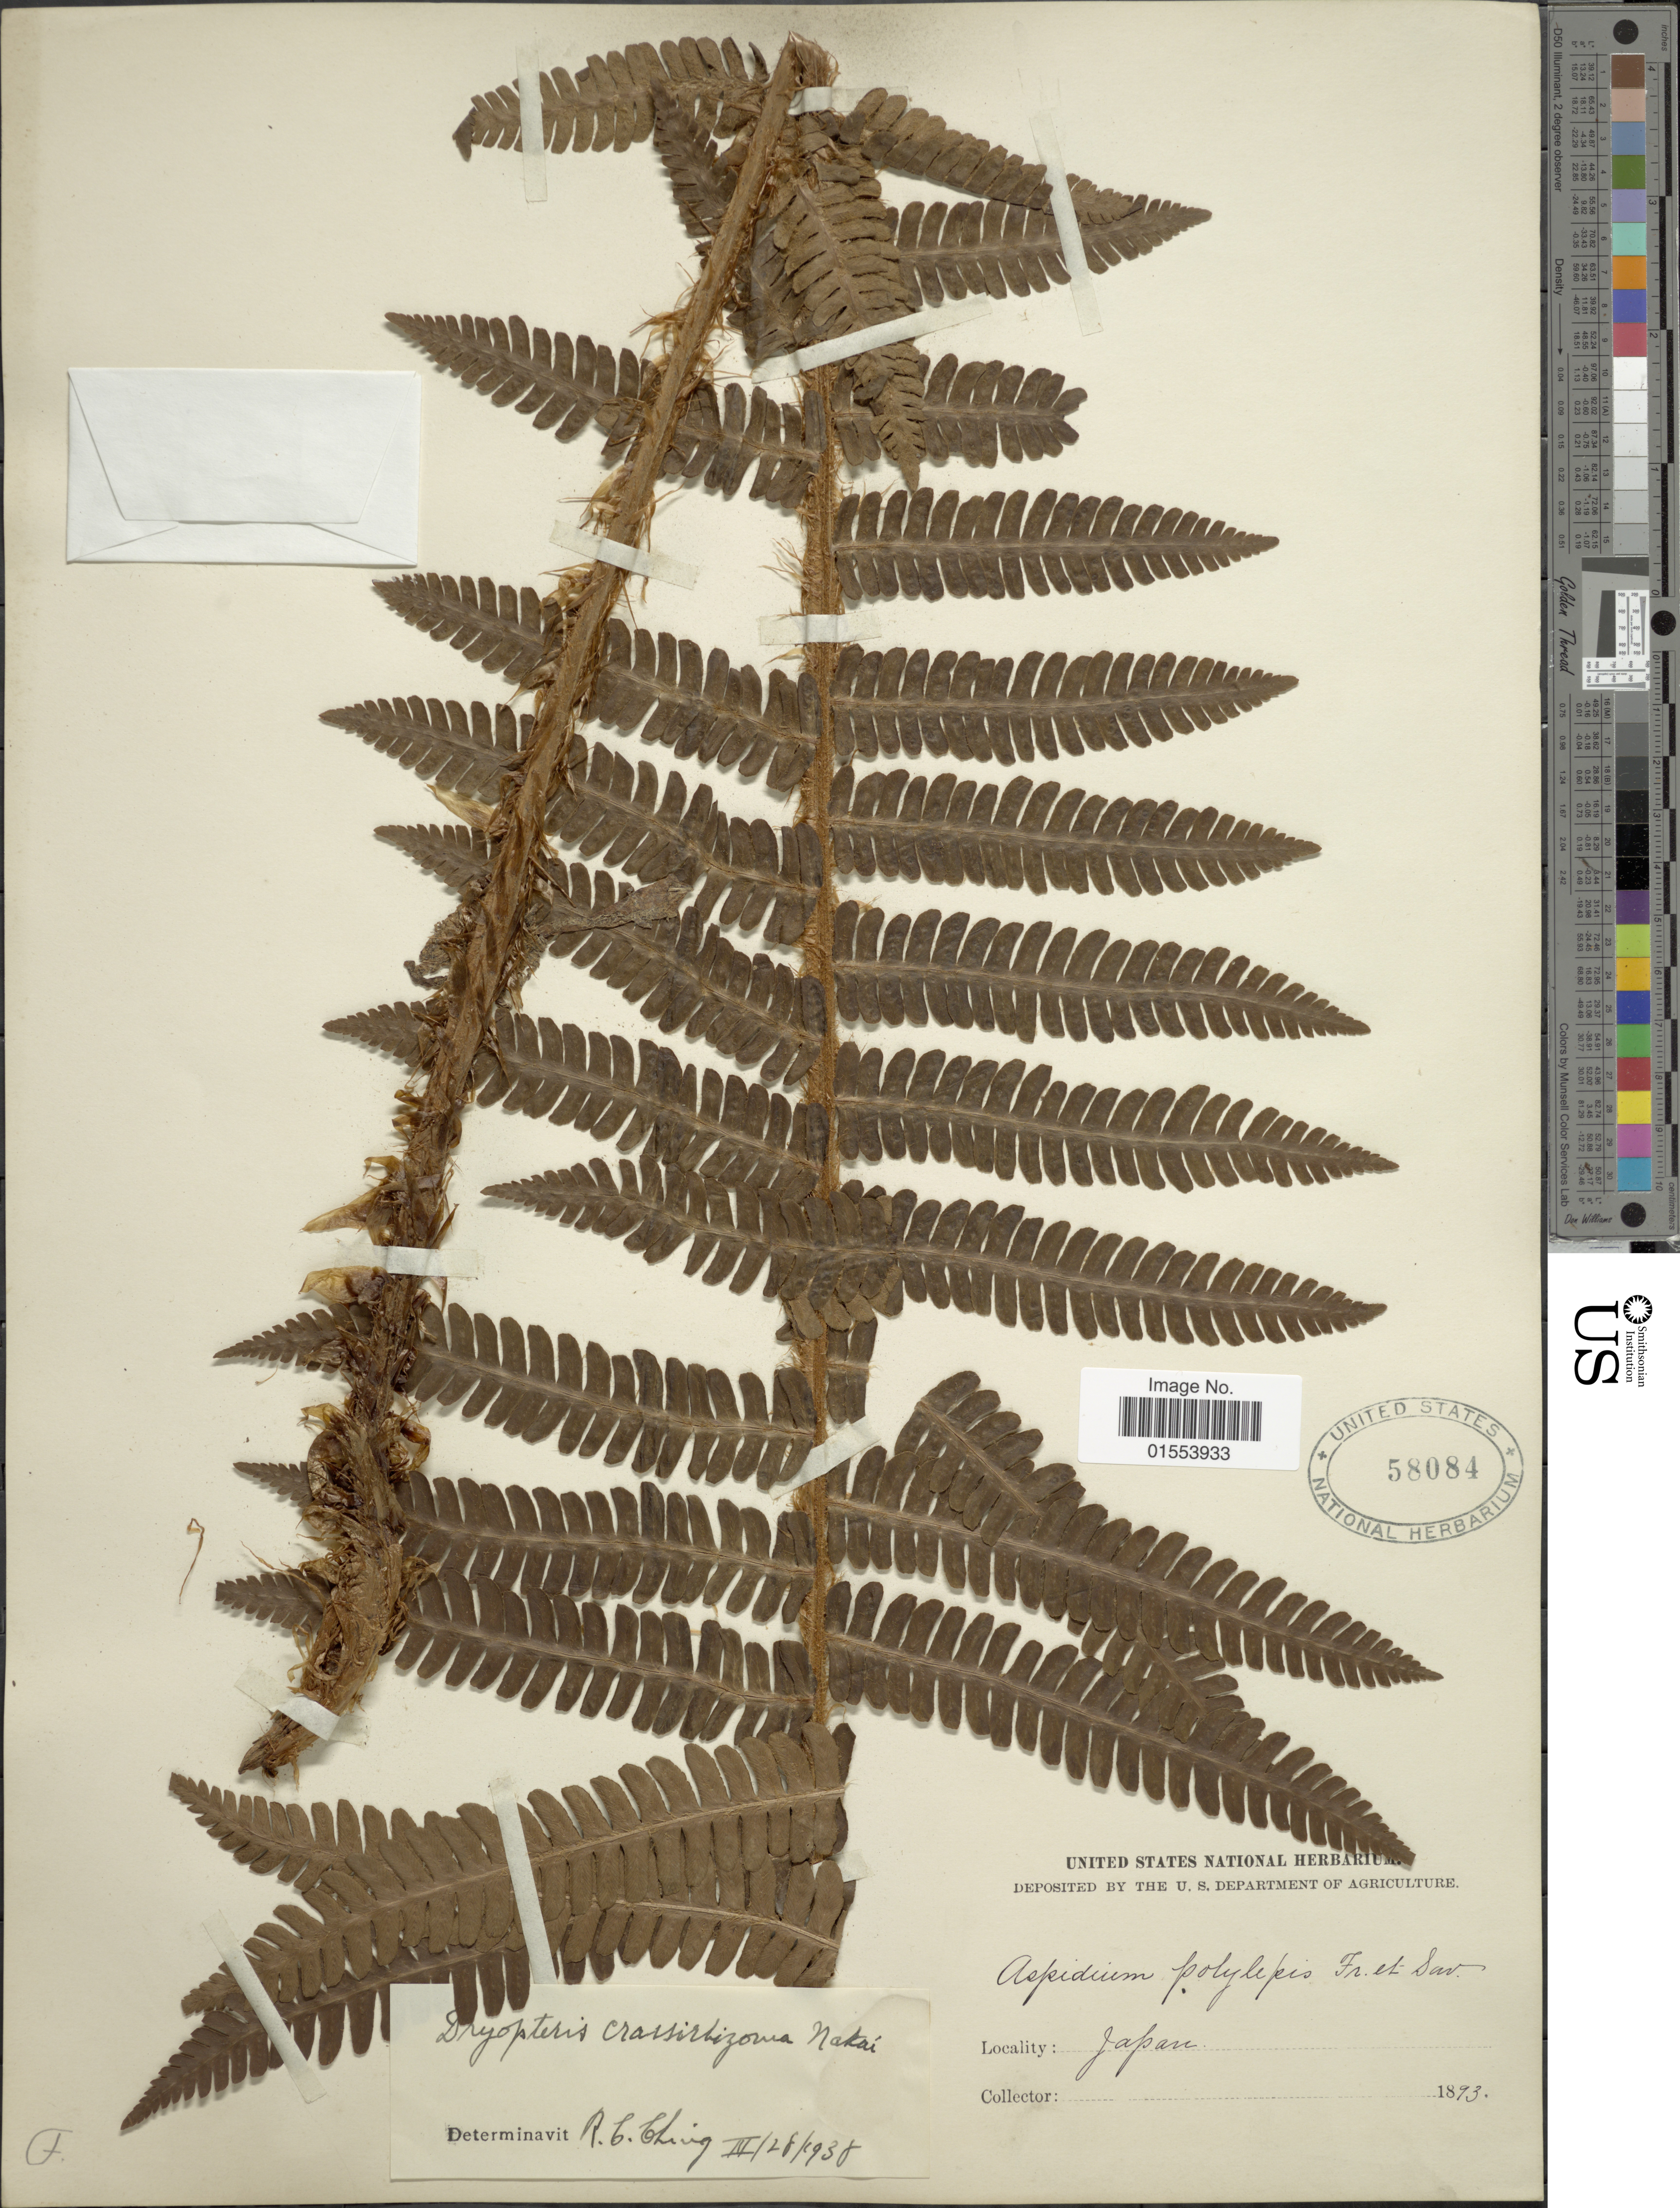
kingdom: Plantae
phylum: Tracheophyta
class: Polypodiopsida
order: Polypodiales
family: Dryopteridaceae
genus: Dryopteris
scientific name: Dryopteris crassirhizoma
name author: Nakai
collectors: ex herb. United States National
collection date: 1893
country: Japan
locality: Japan.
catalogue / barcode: US 58084